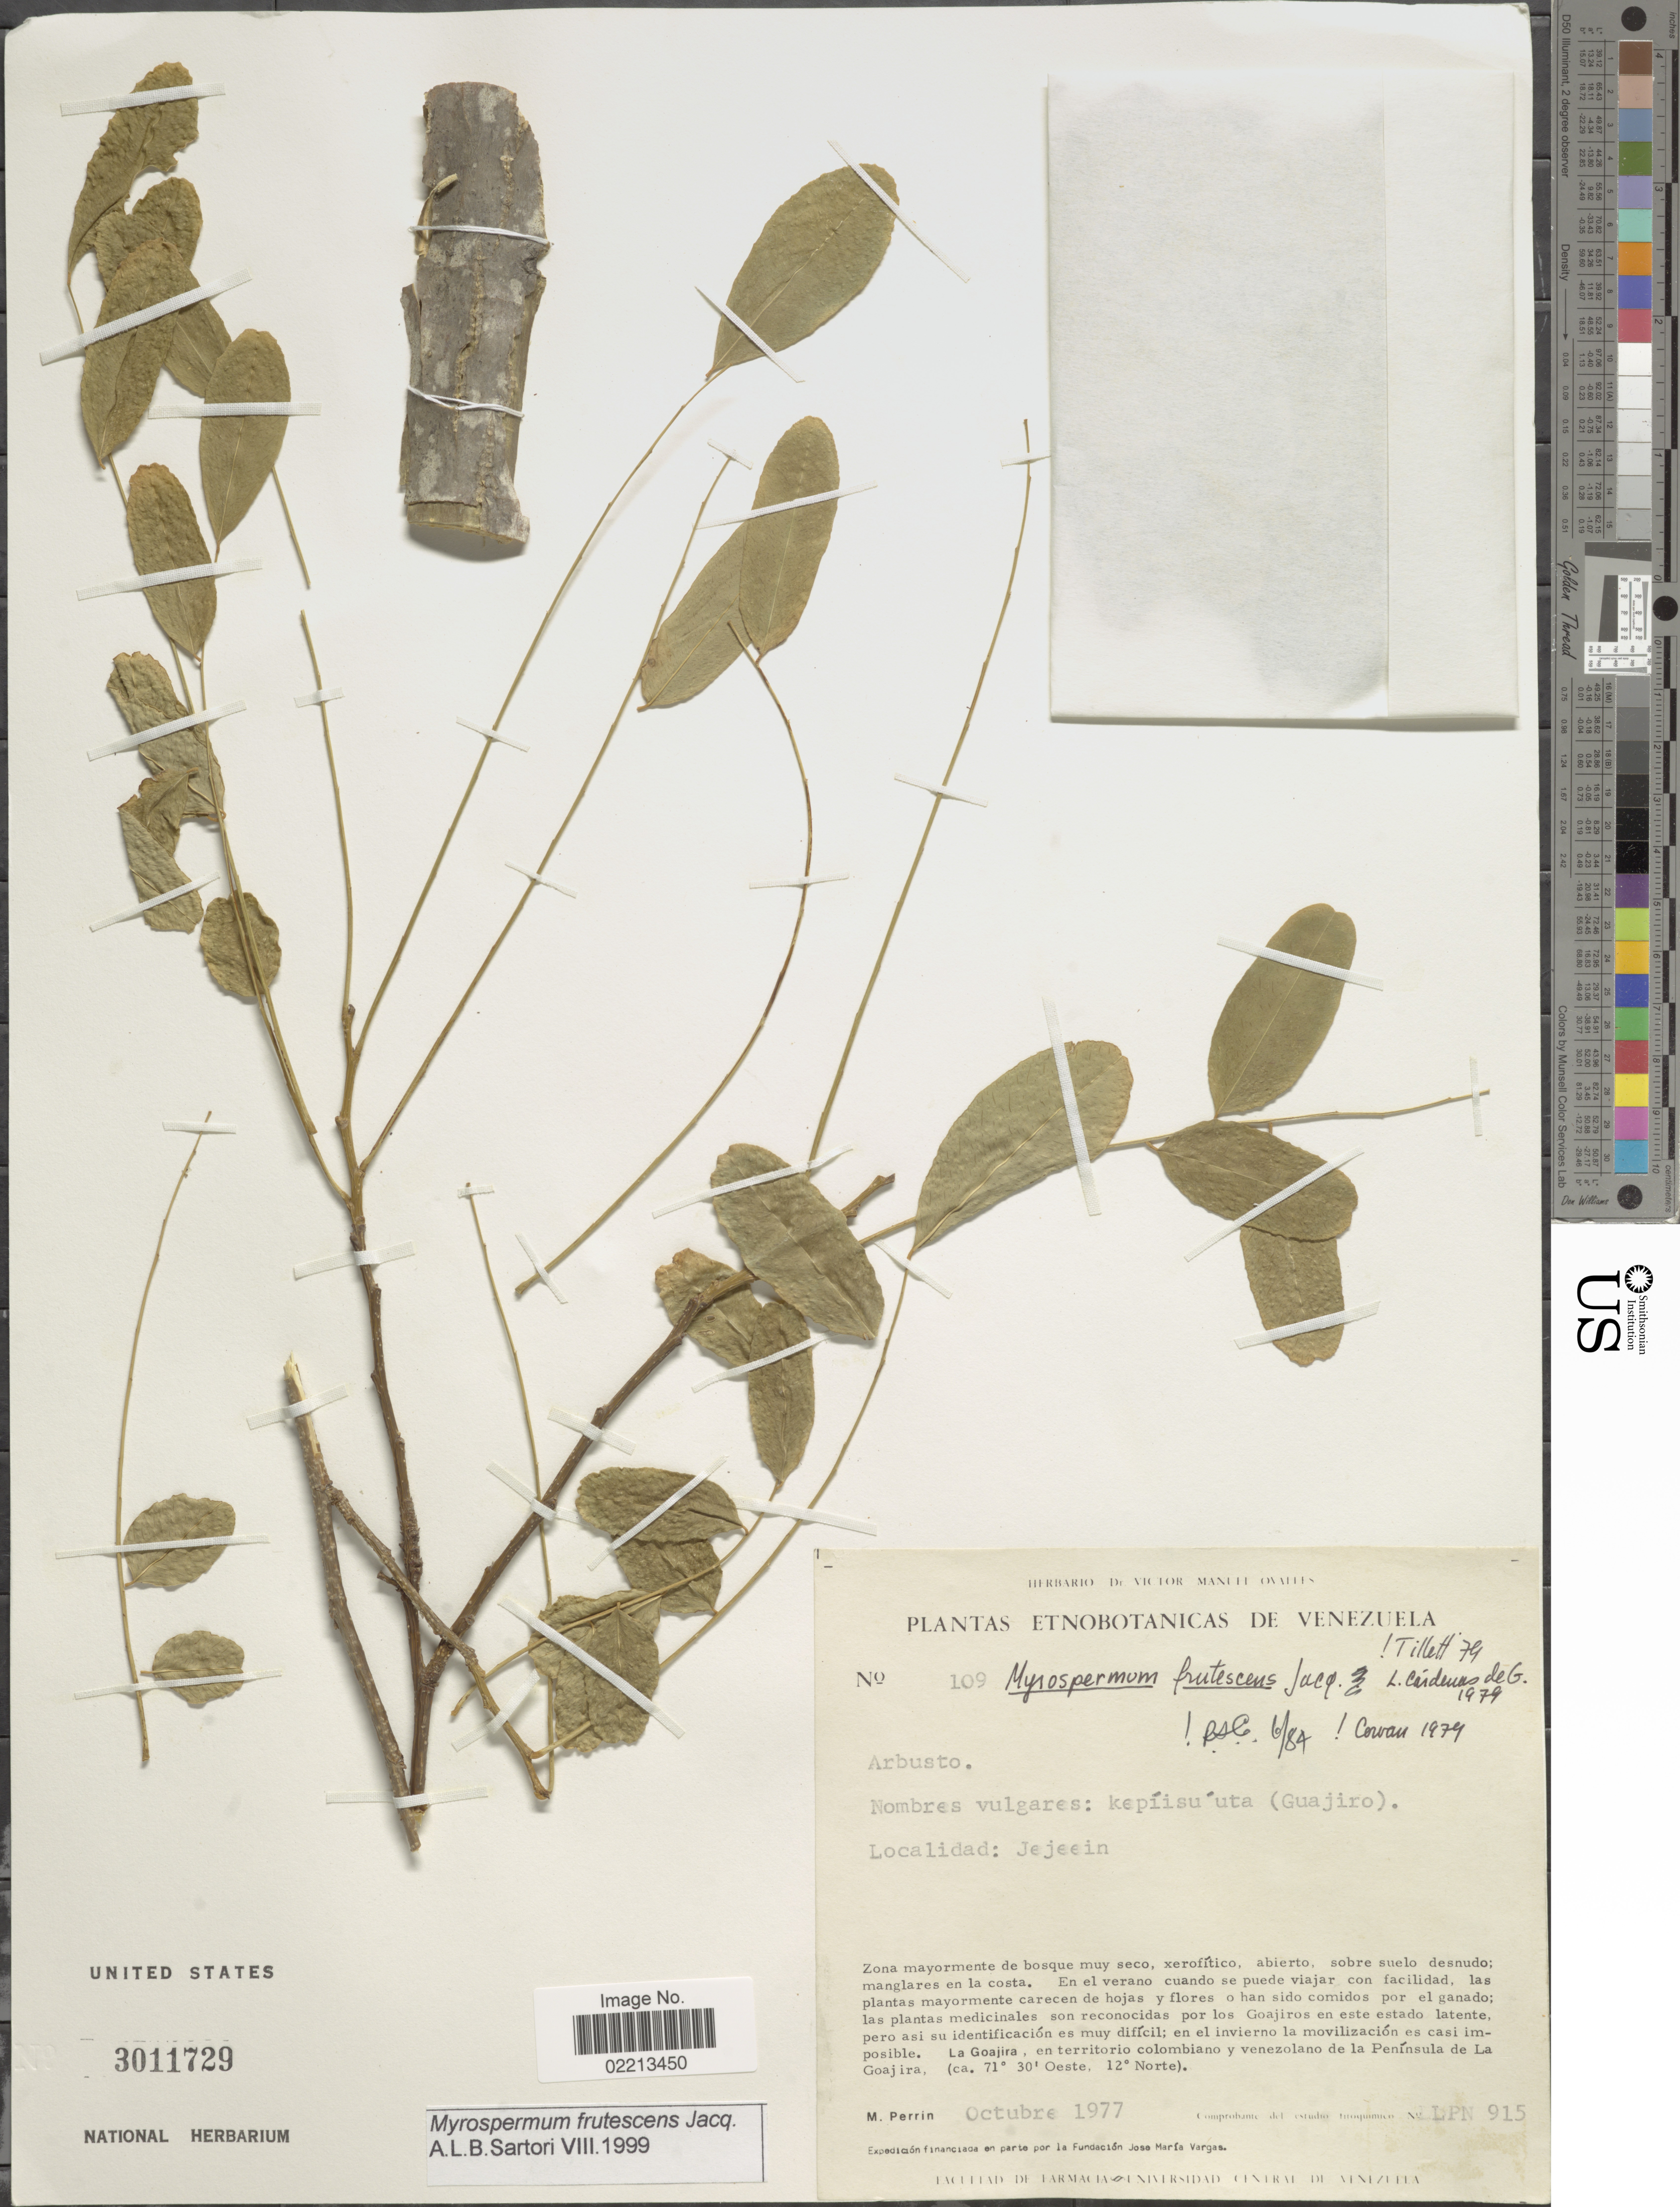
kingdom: Plantae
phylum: Tracheophyta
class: Magnoliopsida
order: Fabales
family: Fabaceae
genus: Myrospermum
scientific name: Myrospermum frutescens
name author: Jacq.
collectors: M. Perrin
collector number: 109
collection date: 1977-10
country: Colombia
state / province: La Guajira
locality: En territorio colombiano y venezolano de la Peninsula de La Goajira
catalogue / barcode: US 3011729